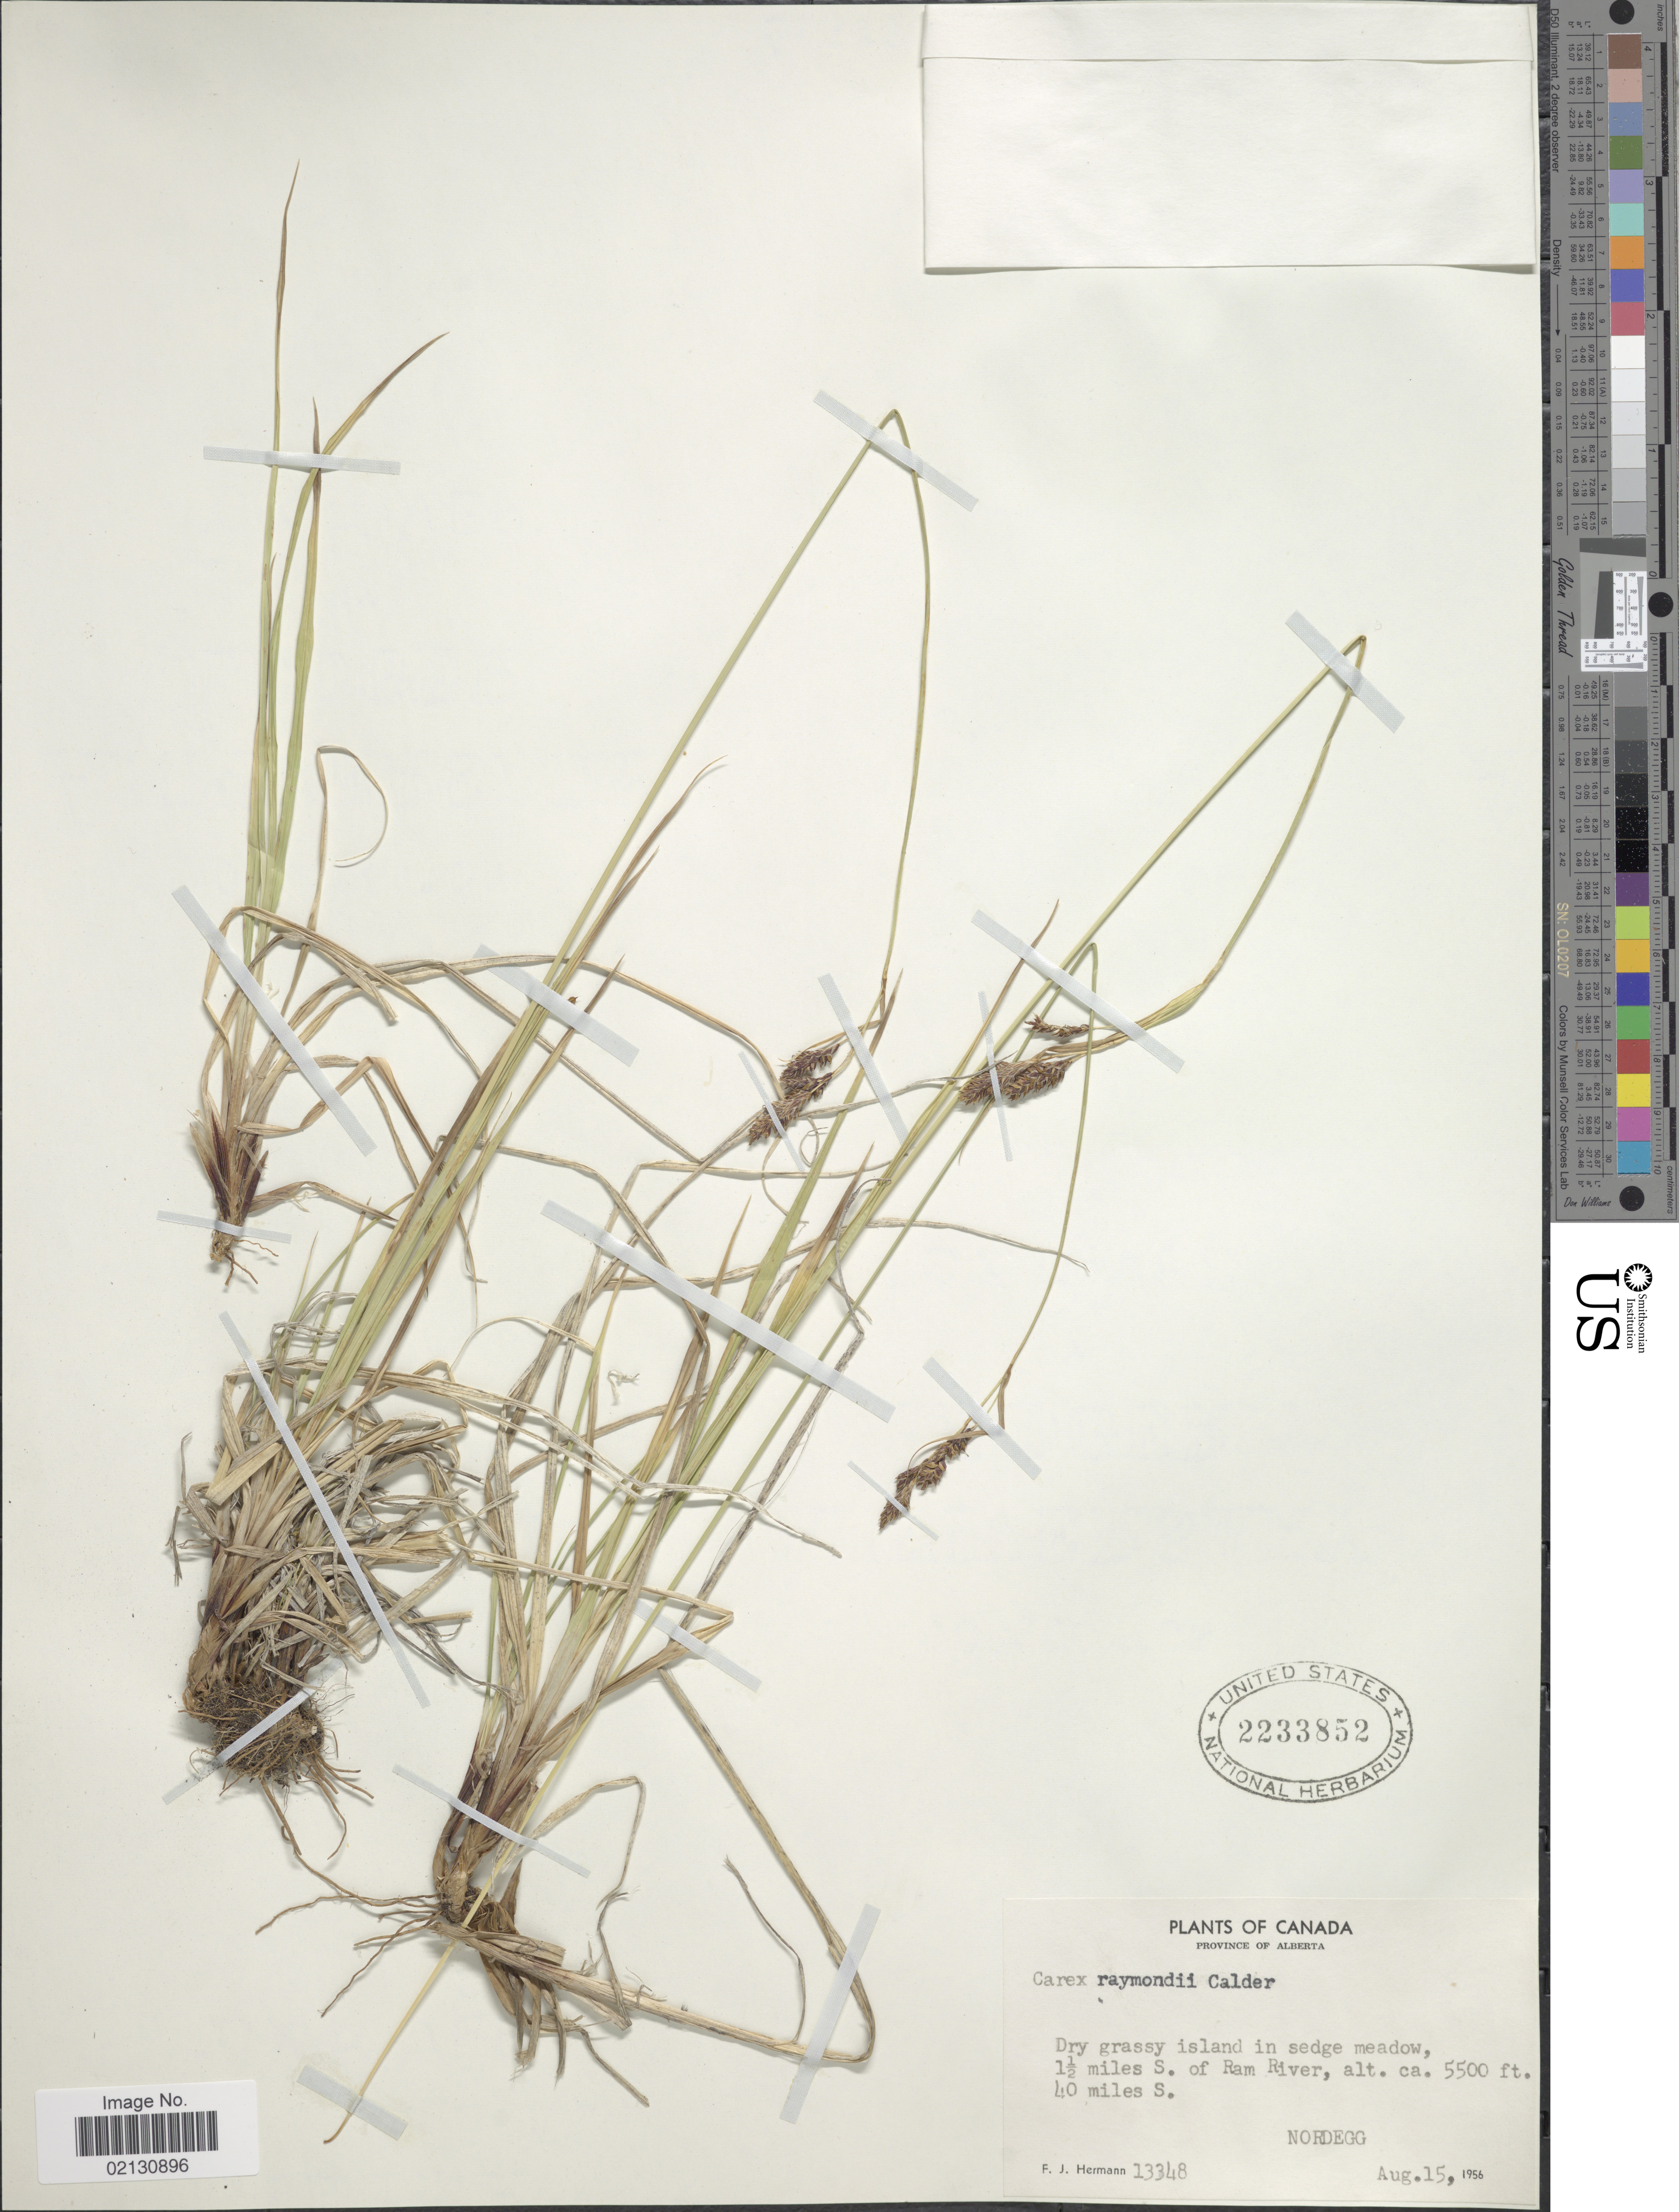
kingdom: Plantae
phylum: Tracheophyta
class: Liliopsida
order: Poales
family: Cyperaceae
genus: Carex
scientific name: Carex atratiformis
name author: Britton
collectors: F. J. Hermann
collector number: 13348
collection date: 1956-08-15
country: Canada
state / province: Alberta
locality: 1½ miles S. of Ram River, 40 miles S. Nordegg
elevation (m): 1676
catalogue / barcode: US 2233852